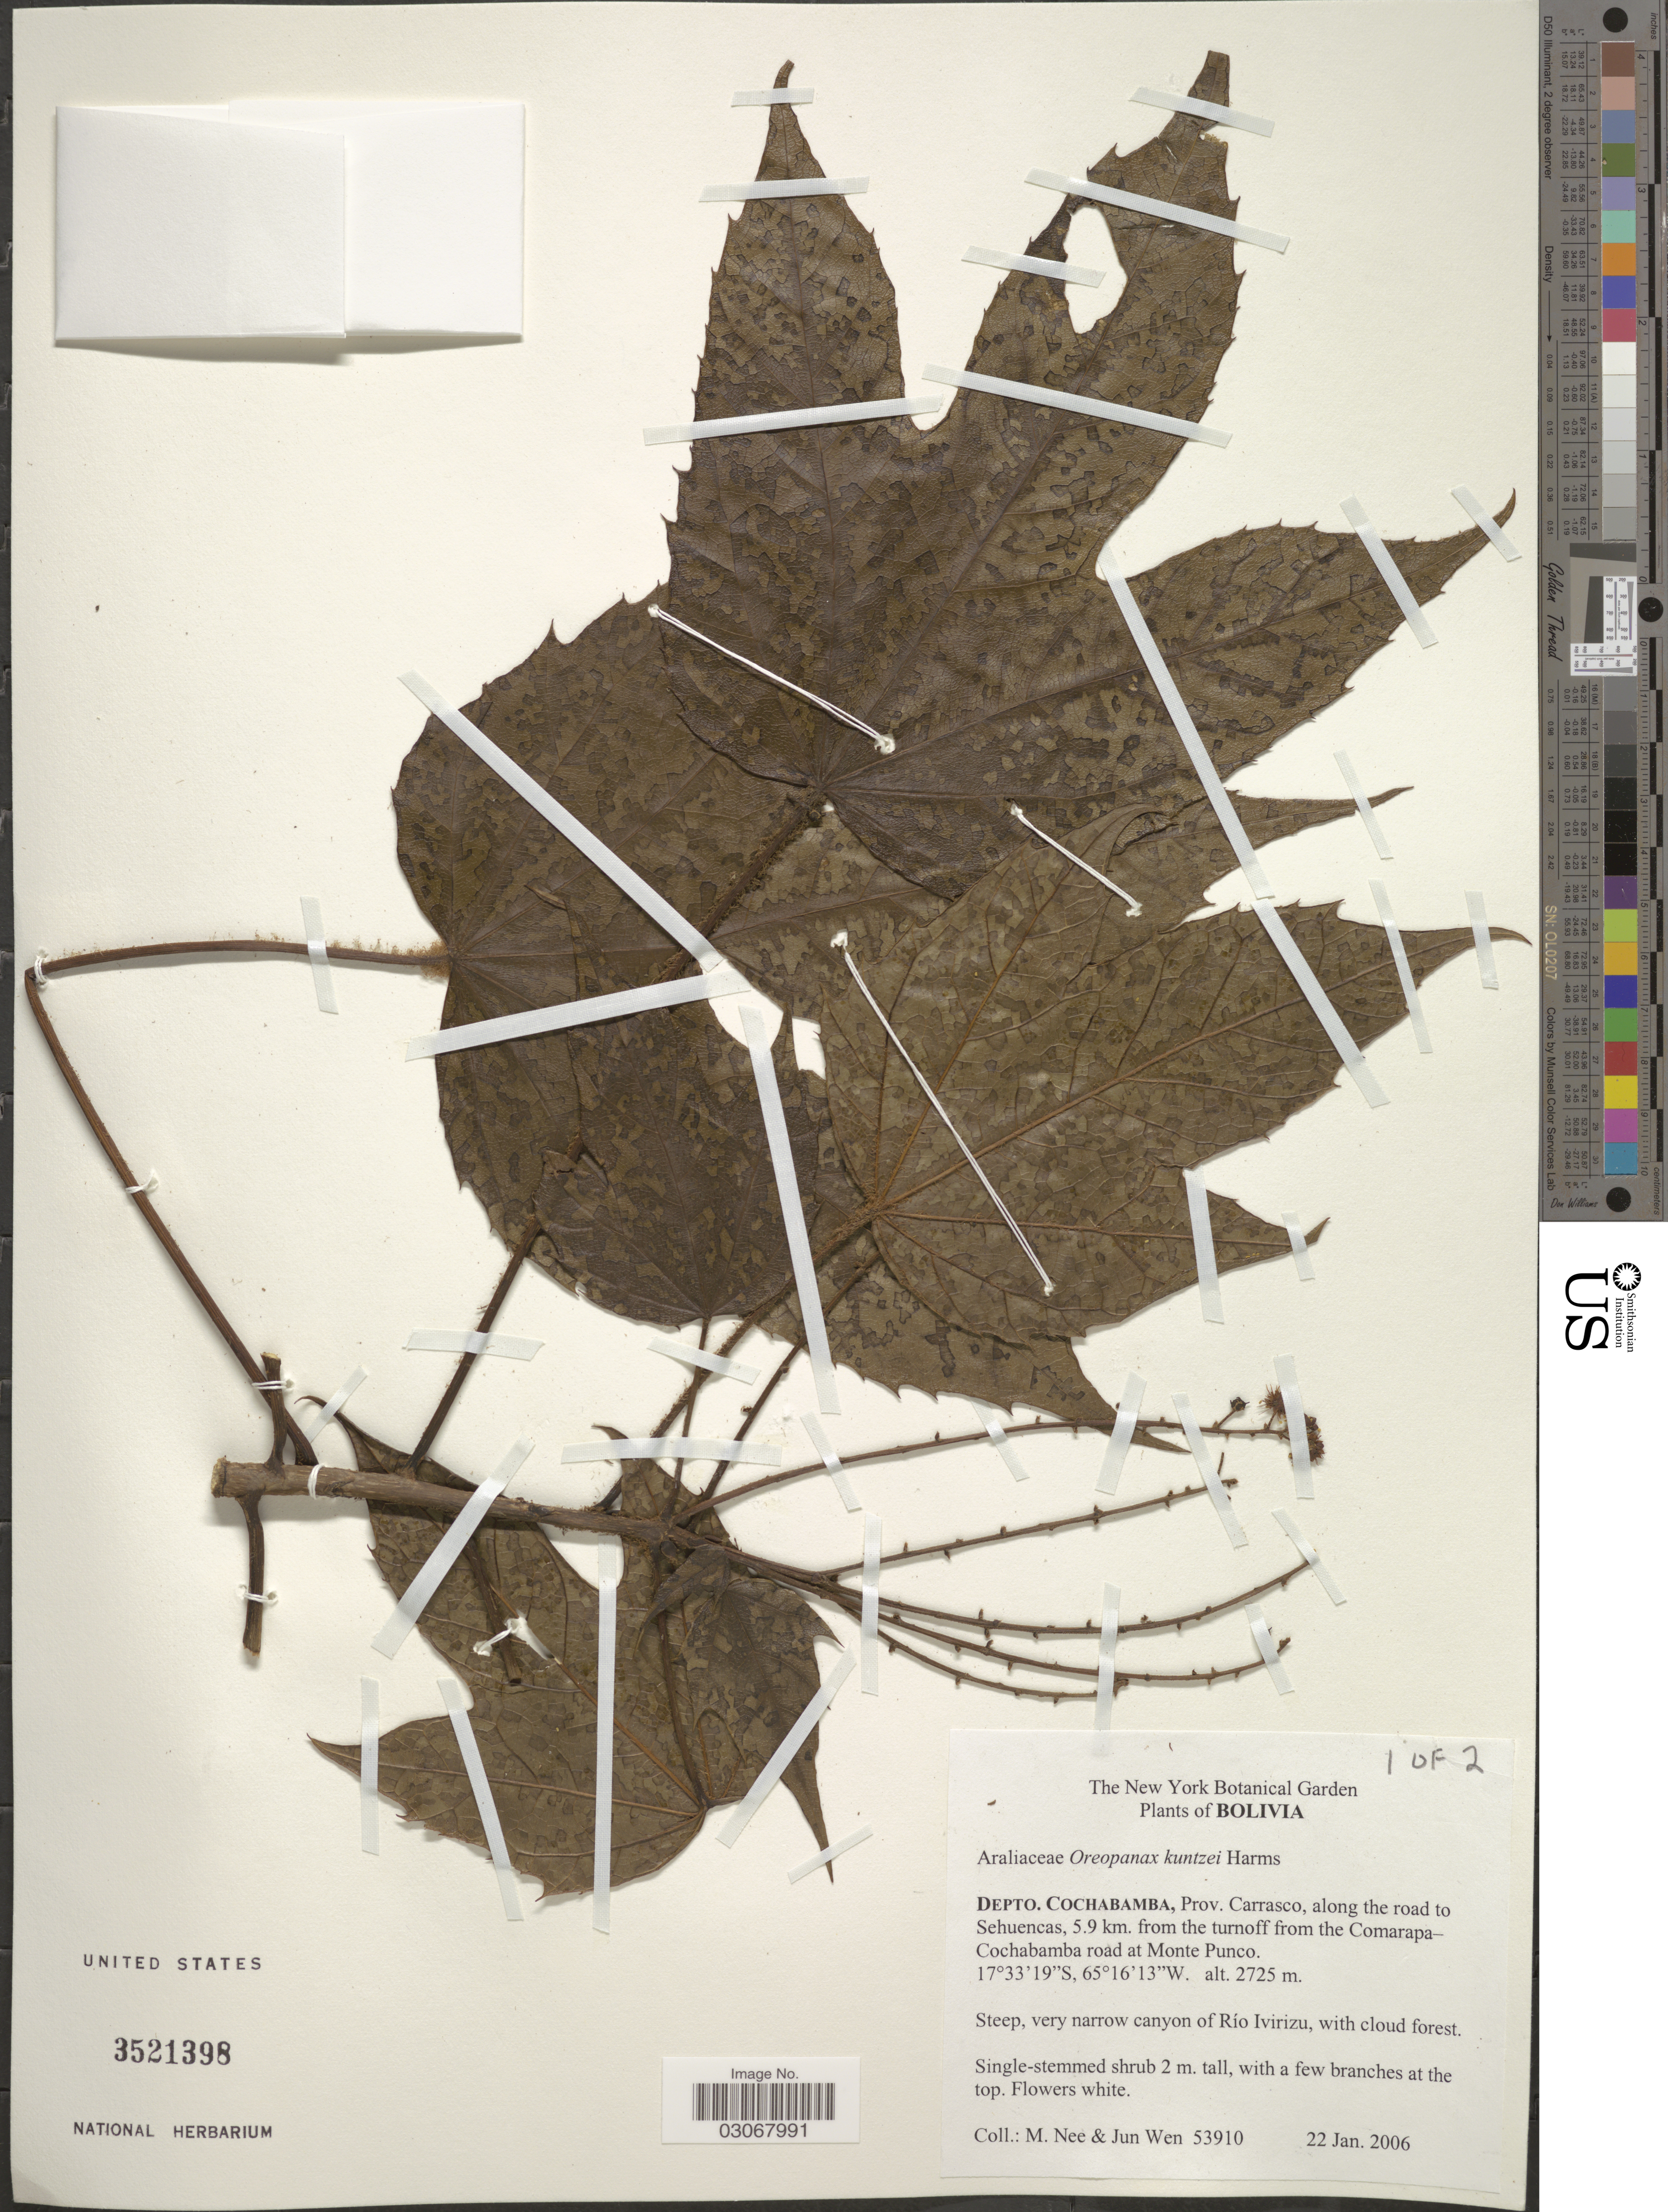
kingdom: Plantae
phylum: Tracheophyta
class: Magnoliopsida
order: Apiales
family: Araliaceae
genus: Oreopanax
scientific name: Oreopanax kuntzei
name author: Harms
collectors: M. Nee & J. Wen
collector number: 53910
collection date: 2006-01-22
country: Bolivia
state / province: Cochabamba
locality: Depto. Cochabamba, Prov. Carrasco, along the road to Sehuencas, 5.9 km. from the turnoff from the Comarapa-Cochabamba road at Monte Punco. Steep, very narrow canyon of Río Ivirizu.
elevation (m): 2725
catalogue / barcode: US 3521398